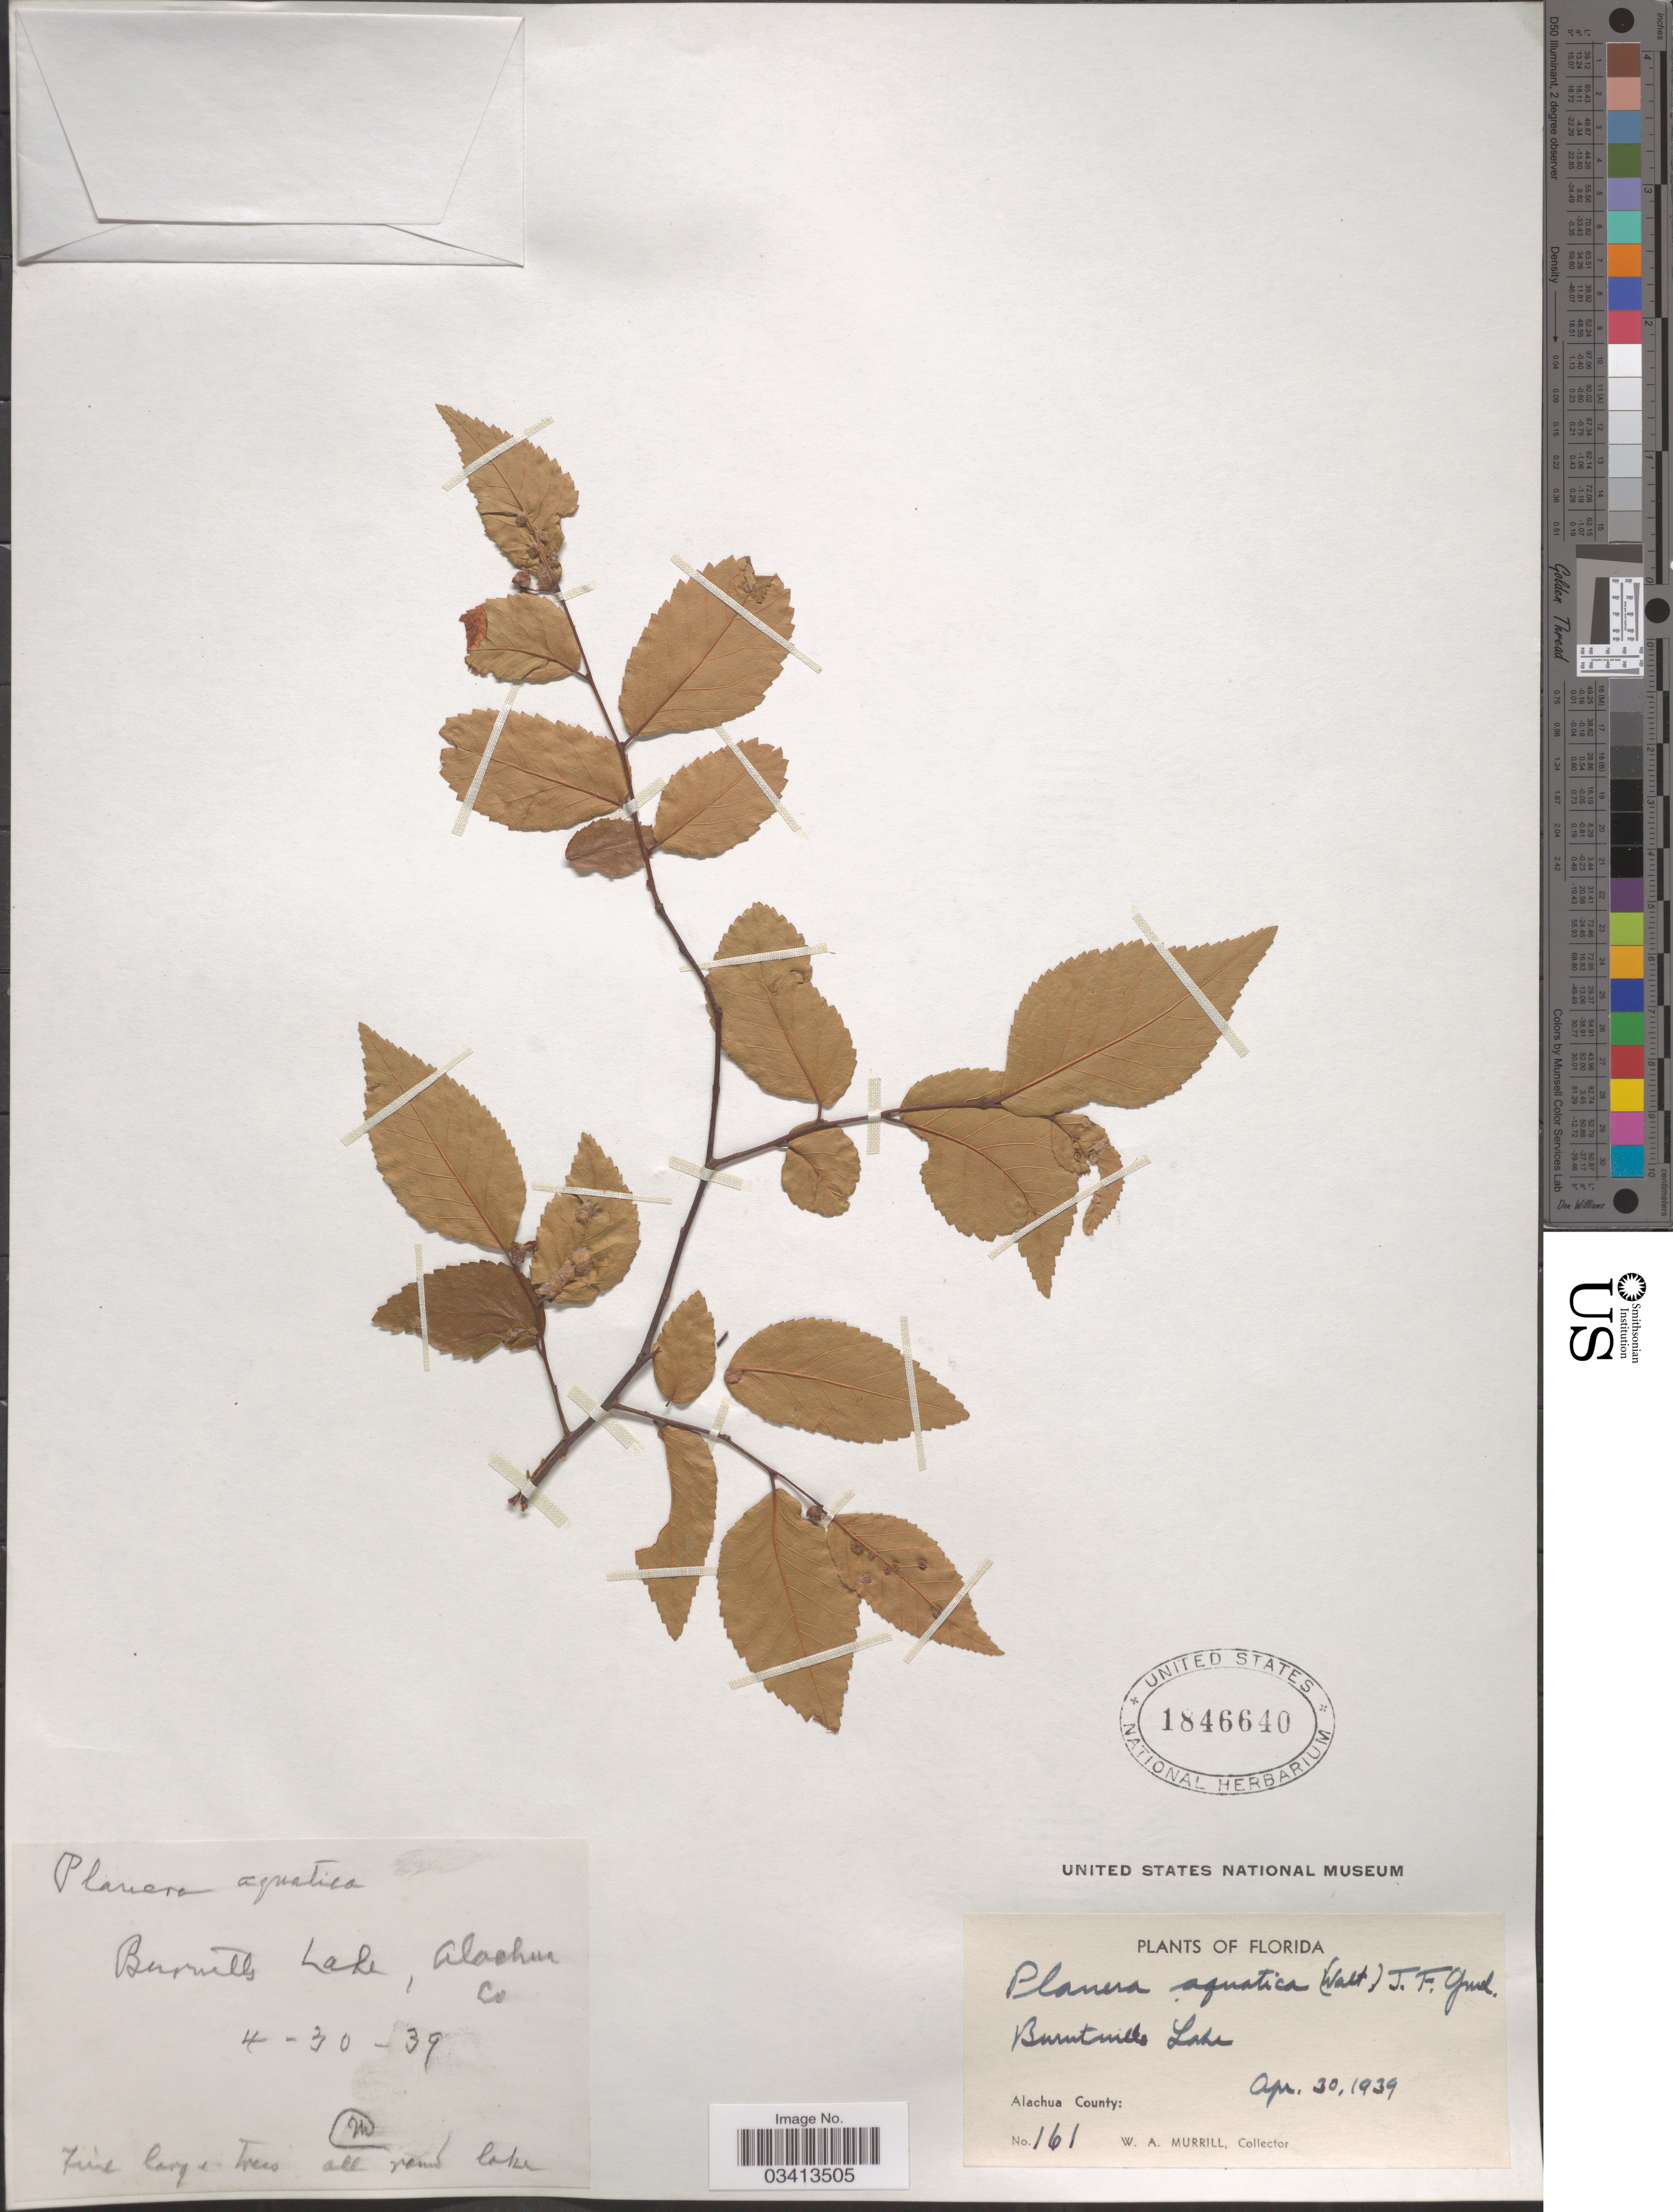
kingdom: Plantae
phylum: Tracheophyta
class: Magnoliopsida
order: Rosales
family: Ulmaceae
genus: Planera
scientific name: Planera aquatica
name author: J.F. Gmel.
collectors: W. A. Murrill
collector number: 161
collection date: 1939-04-30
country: United States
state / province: Florida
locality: Burntville Lake, Alachua County.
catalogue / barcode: US 1846640